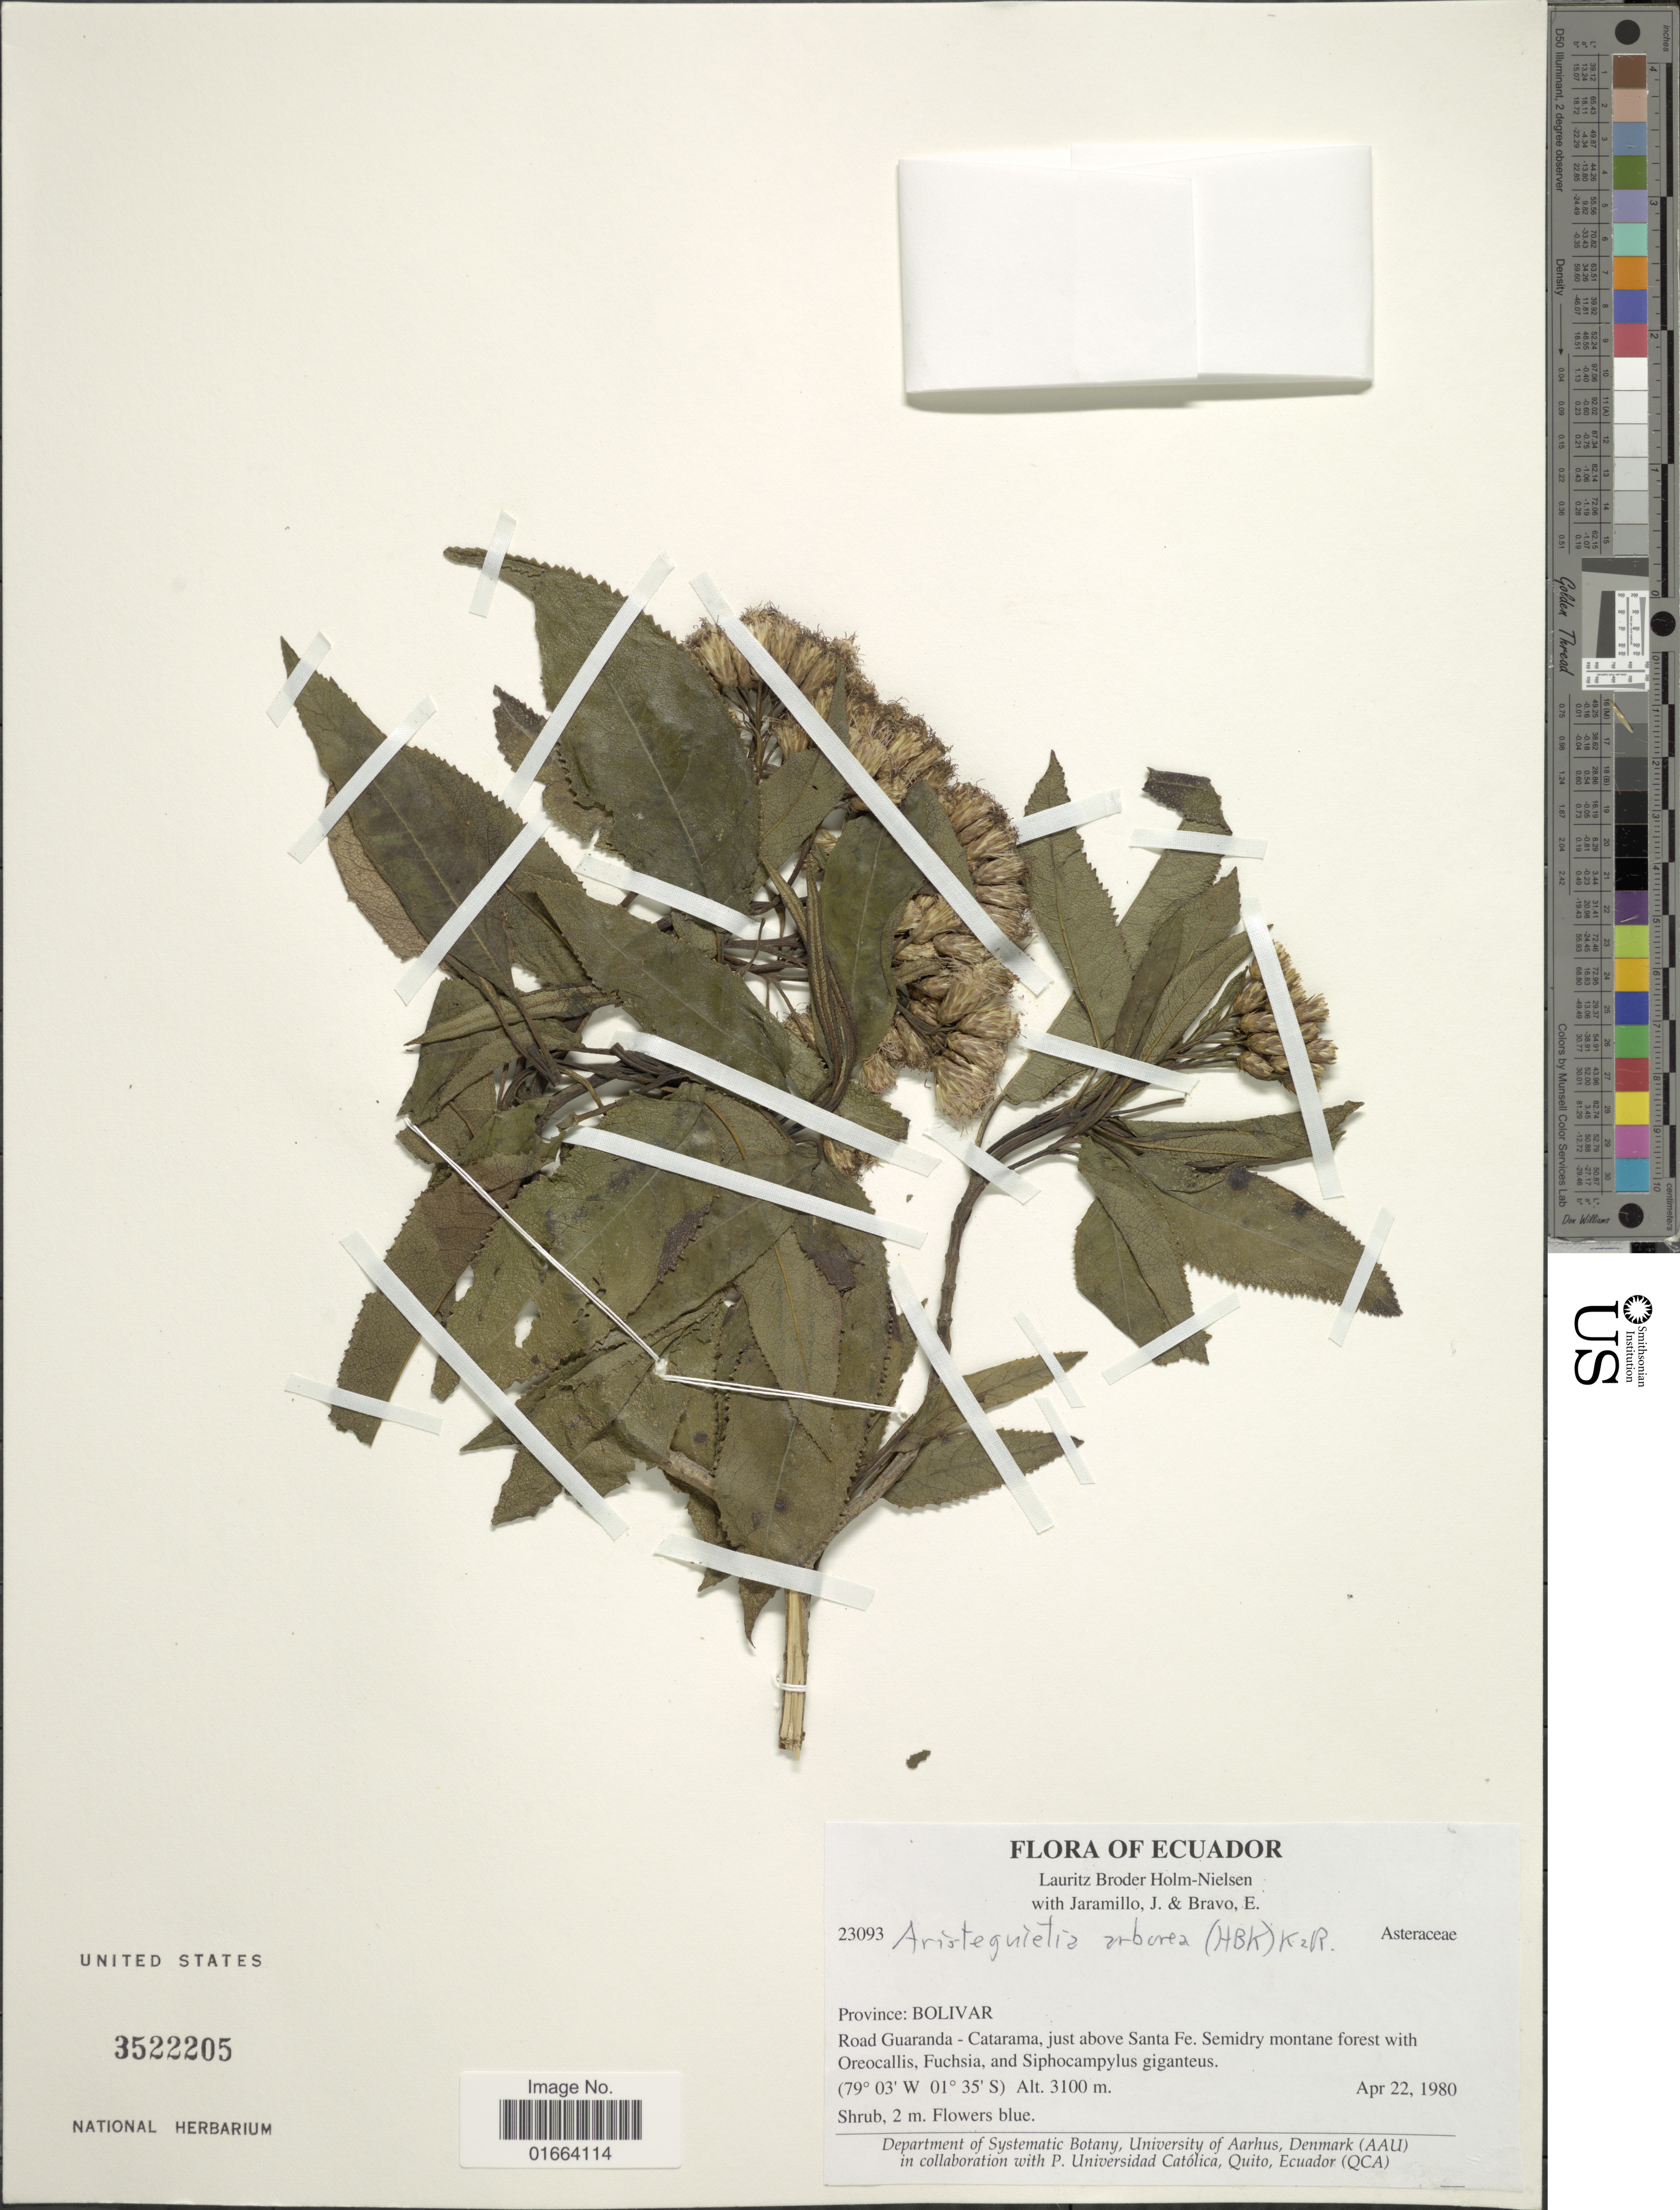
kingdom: Plantae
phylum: Tracheophyta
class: Magnoliopsida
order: Asterales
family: Asteraceae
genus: Aristeguietia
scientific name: Aristeguietia arborea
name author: (Kunth) R.M. King & H. Rob.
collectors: L. B. Holm-Nielsen, J. Jaramillo & E. Bravo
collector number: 23093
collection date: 1980-04-22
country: Ecuador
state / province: Bolívar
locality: Road Guaranda - Catarama, just above Santa Fe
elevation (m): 3100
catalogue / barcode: US 3522205